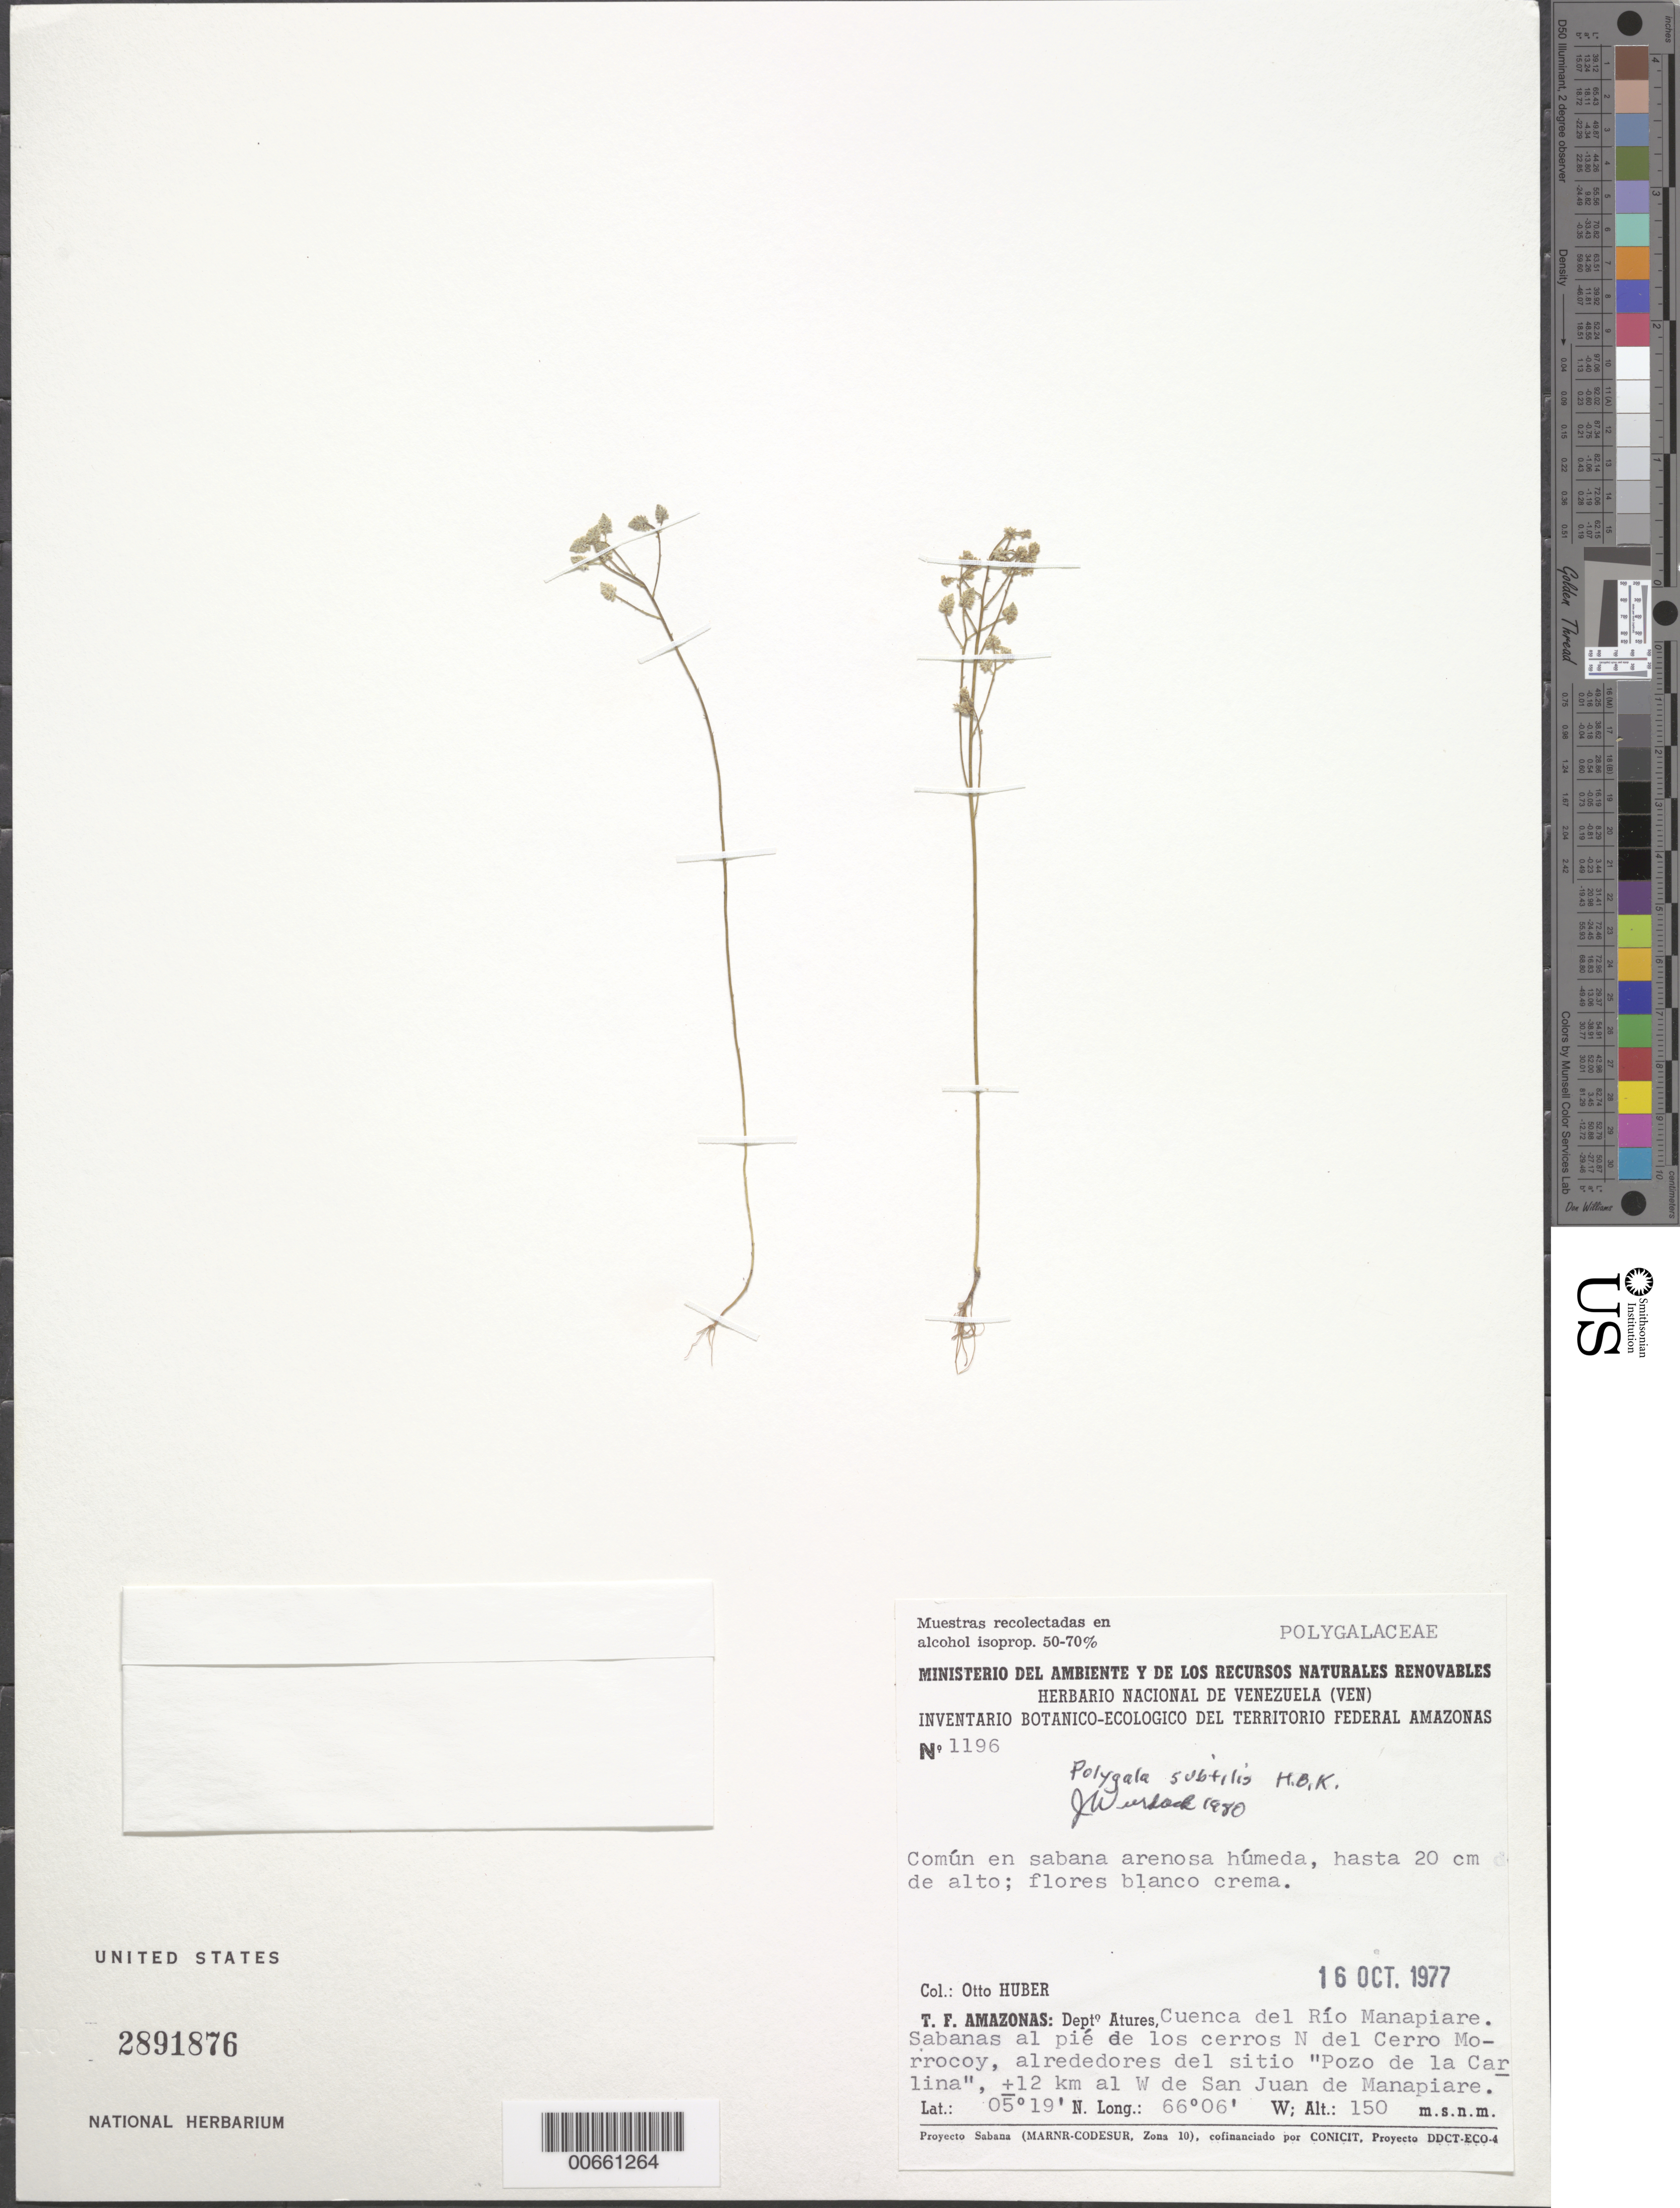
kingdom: Plantae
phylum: Tracheophyta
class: Magnoliopsida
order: Fabales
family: Polygalaceae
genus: Polygala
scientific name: Polygala subtilis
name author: Kunth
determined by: Wurdack, John J., (US), US (UNITED STATES)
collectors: O. Huber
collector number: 1196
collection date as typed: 16-Oct-77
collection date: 1977-10-16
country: Venezuela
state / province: Amazonas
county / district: Atures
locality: Río Manapiare, cuenca, ±12 km W de San Juan de Manapiare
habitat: Wet sandy savanna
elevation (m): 150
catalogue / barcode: US 2891876